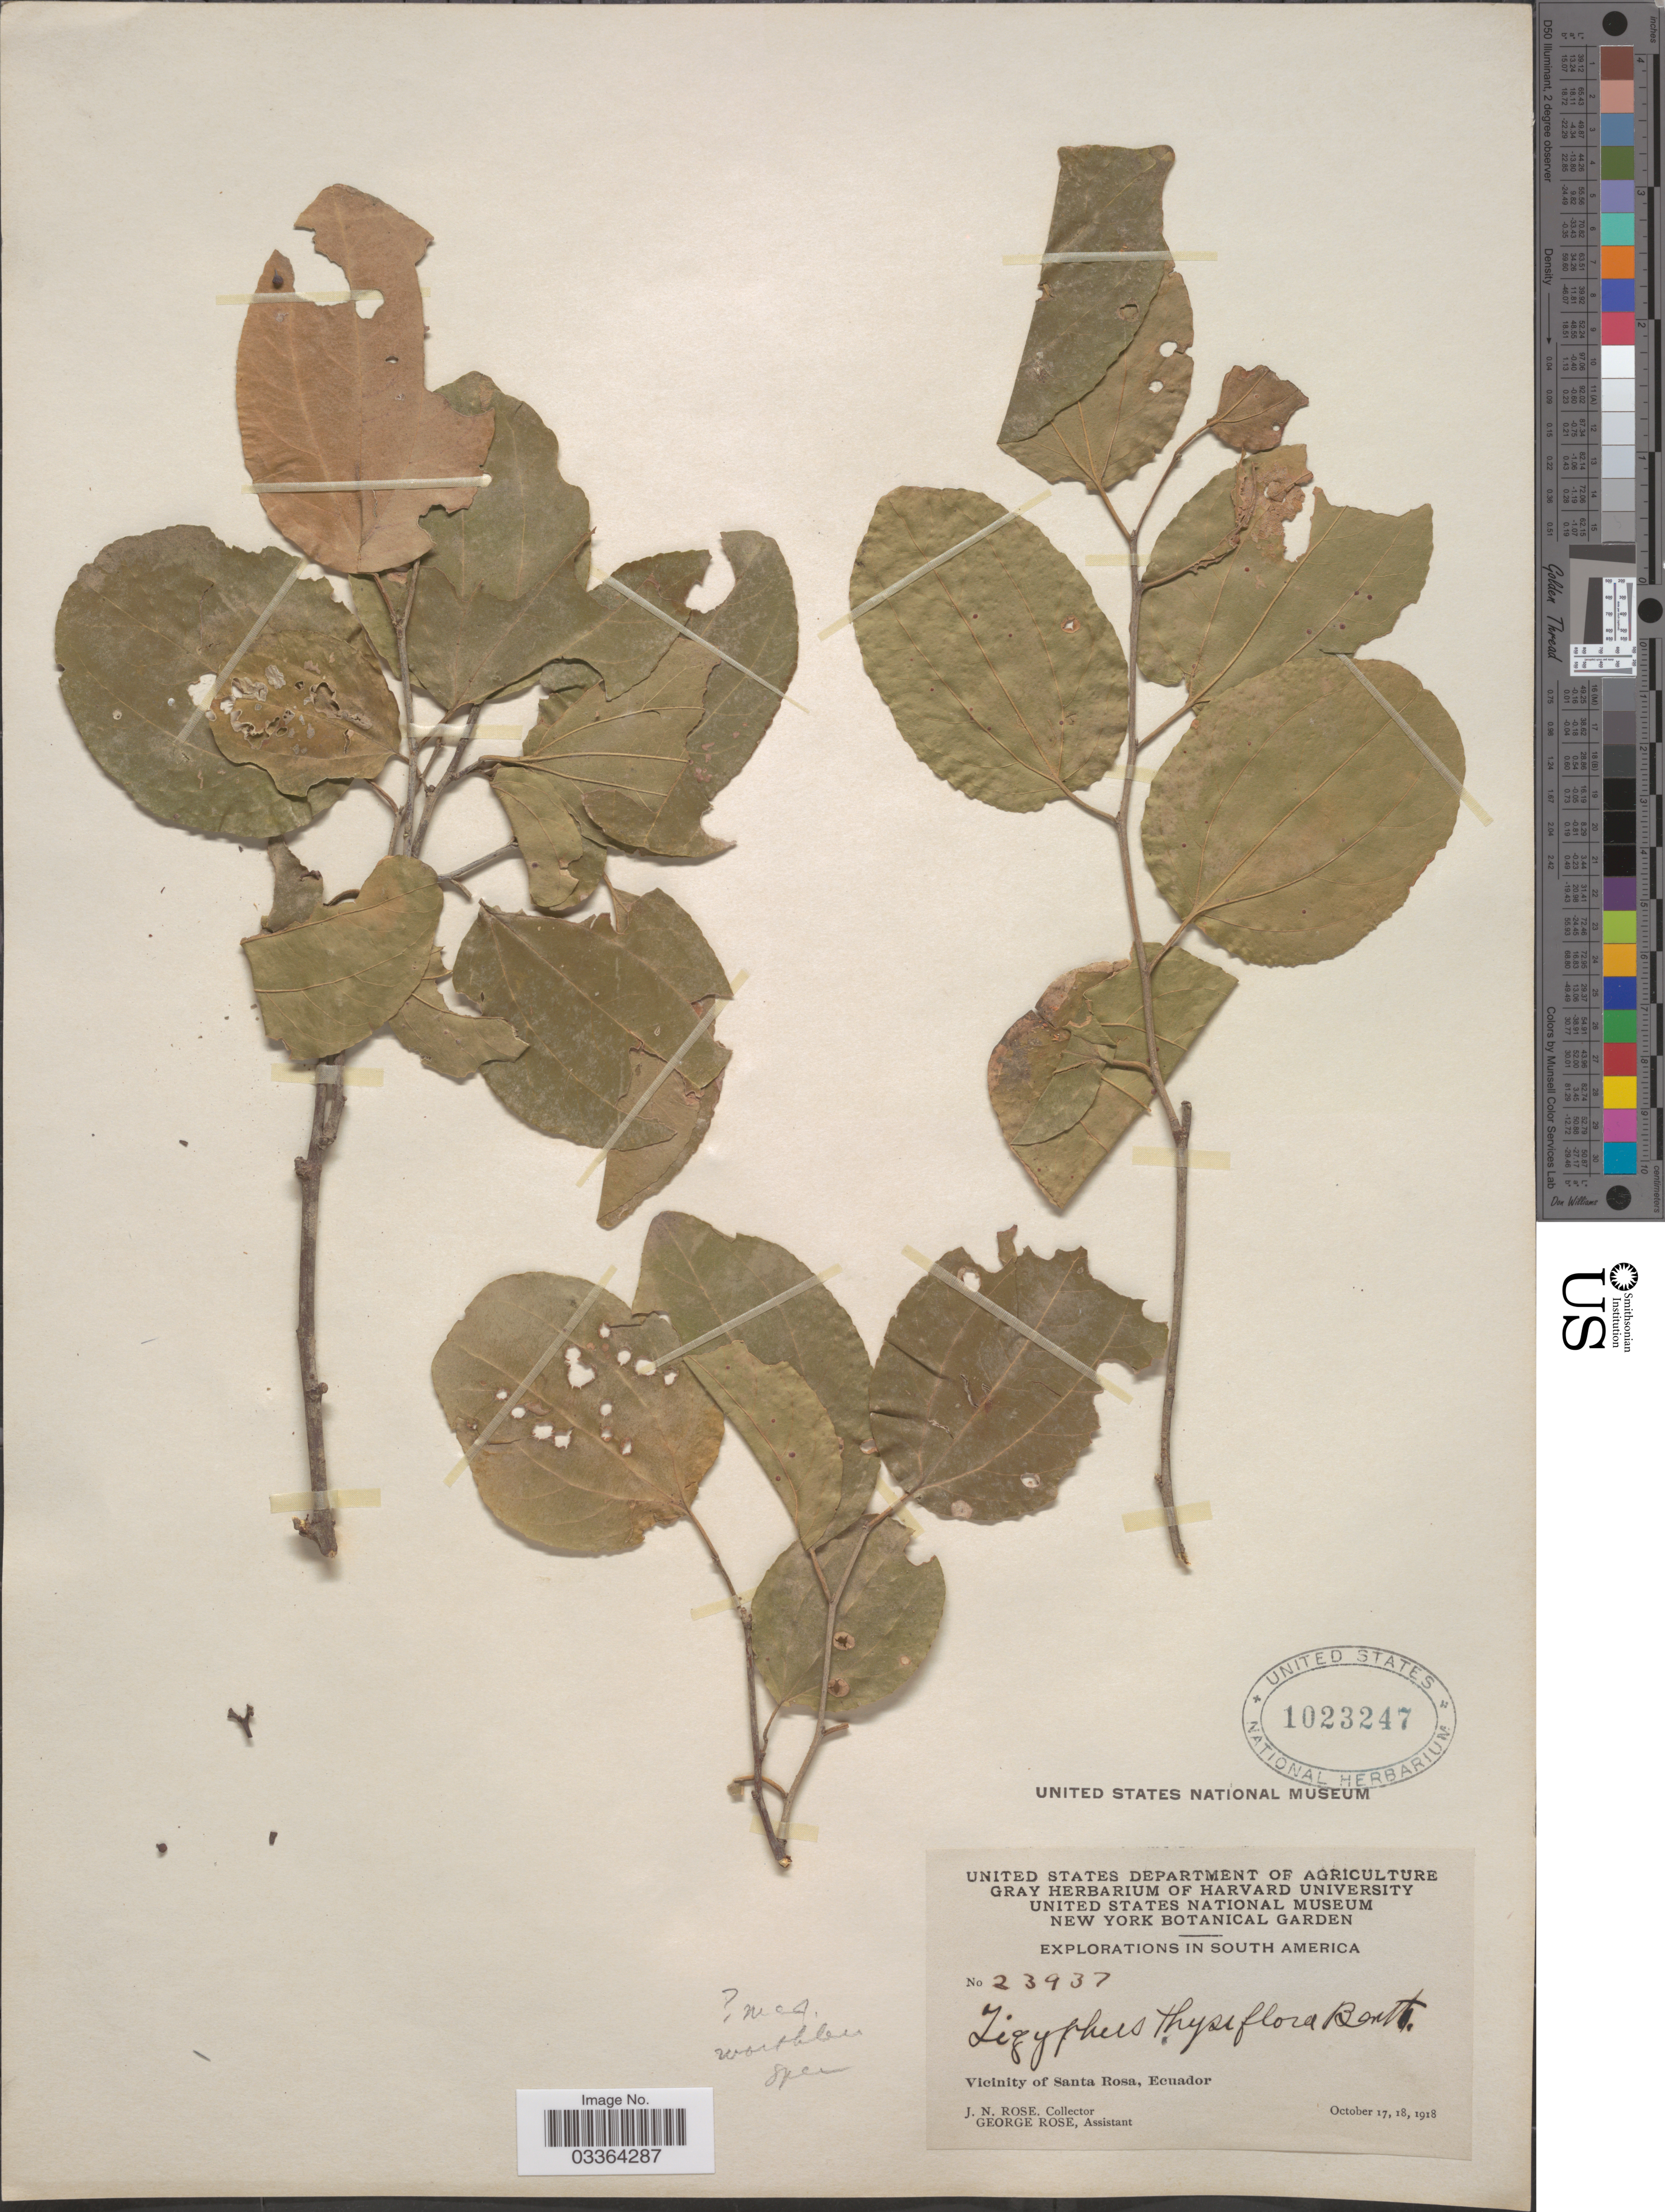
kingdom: Plantae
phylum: Tracheophyta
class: Magnoliopsida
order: Rosales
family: Rhamnaceae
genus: Sarcomphalus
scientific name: Sarcomphalus thyrsiflorus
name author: (Benth.) Hauenschild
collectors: J. N. Rose & G. Rose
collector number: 23937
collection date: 1918-10-17/1918-10-18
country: Ecuador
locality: Vicinity of Santa Rosa.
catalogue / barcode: US 1023247